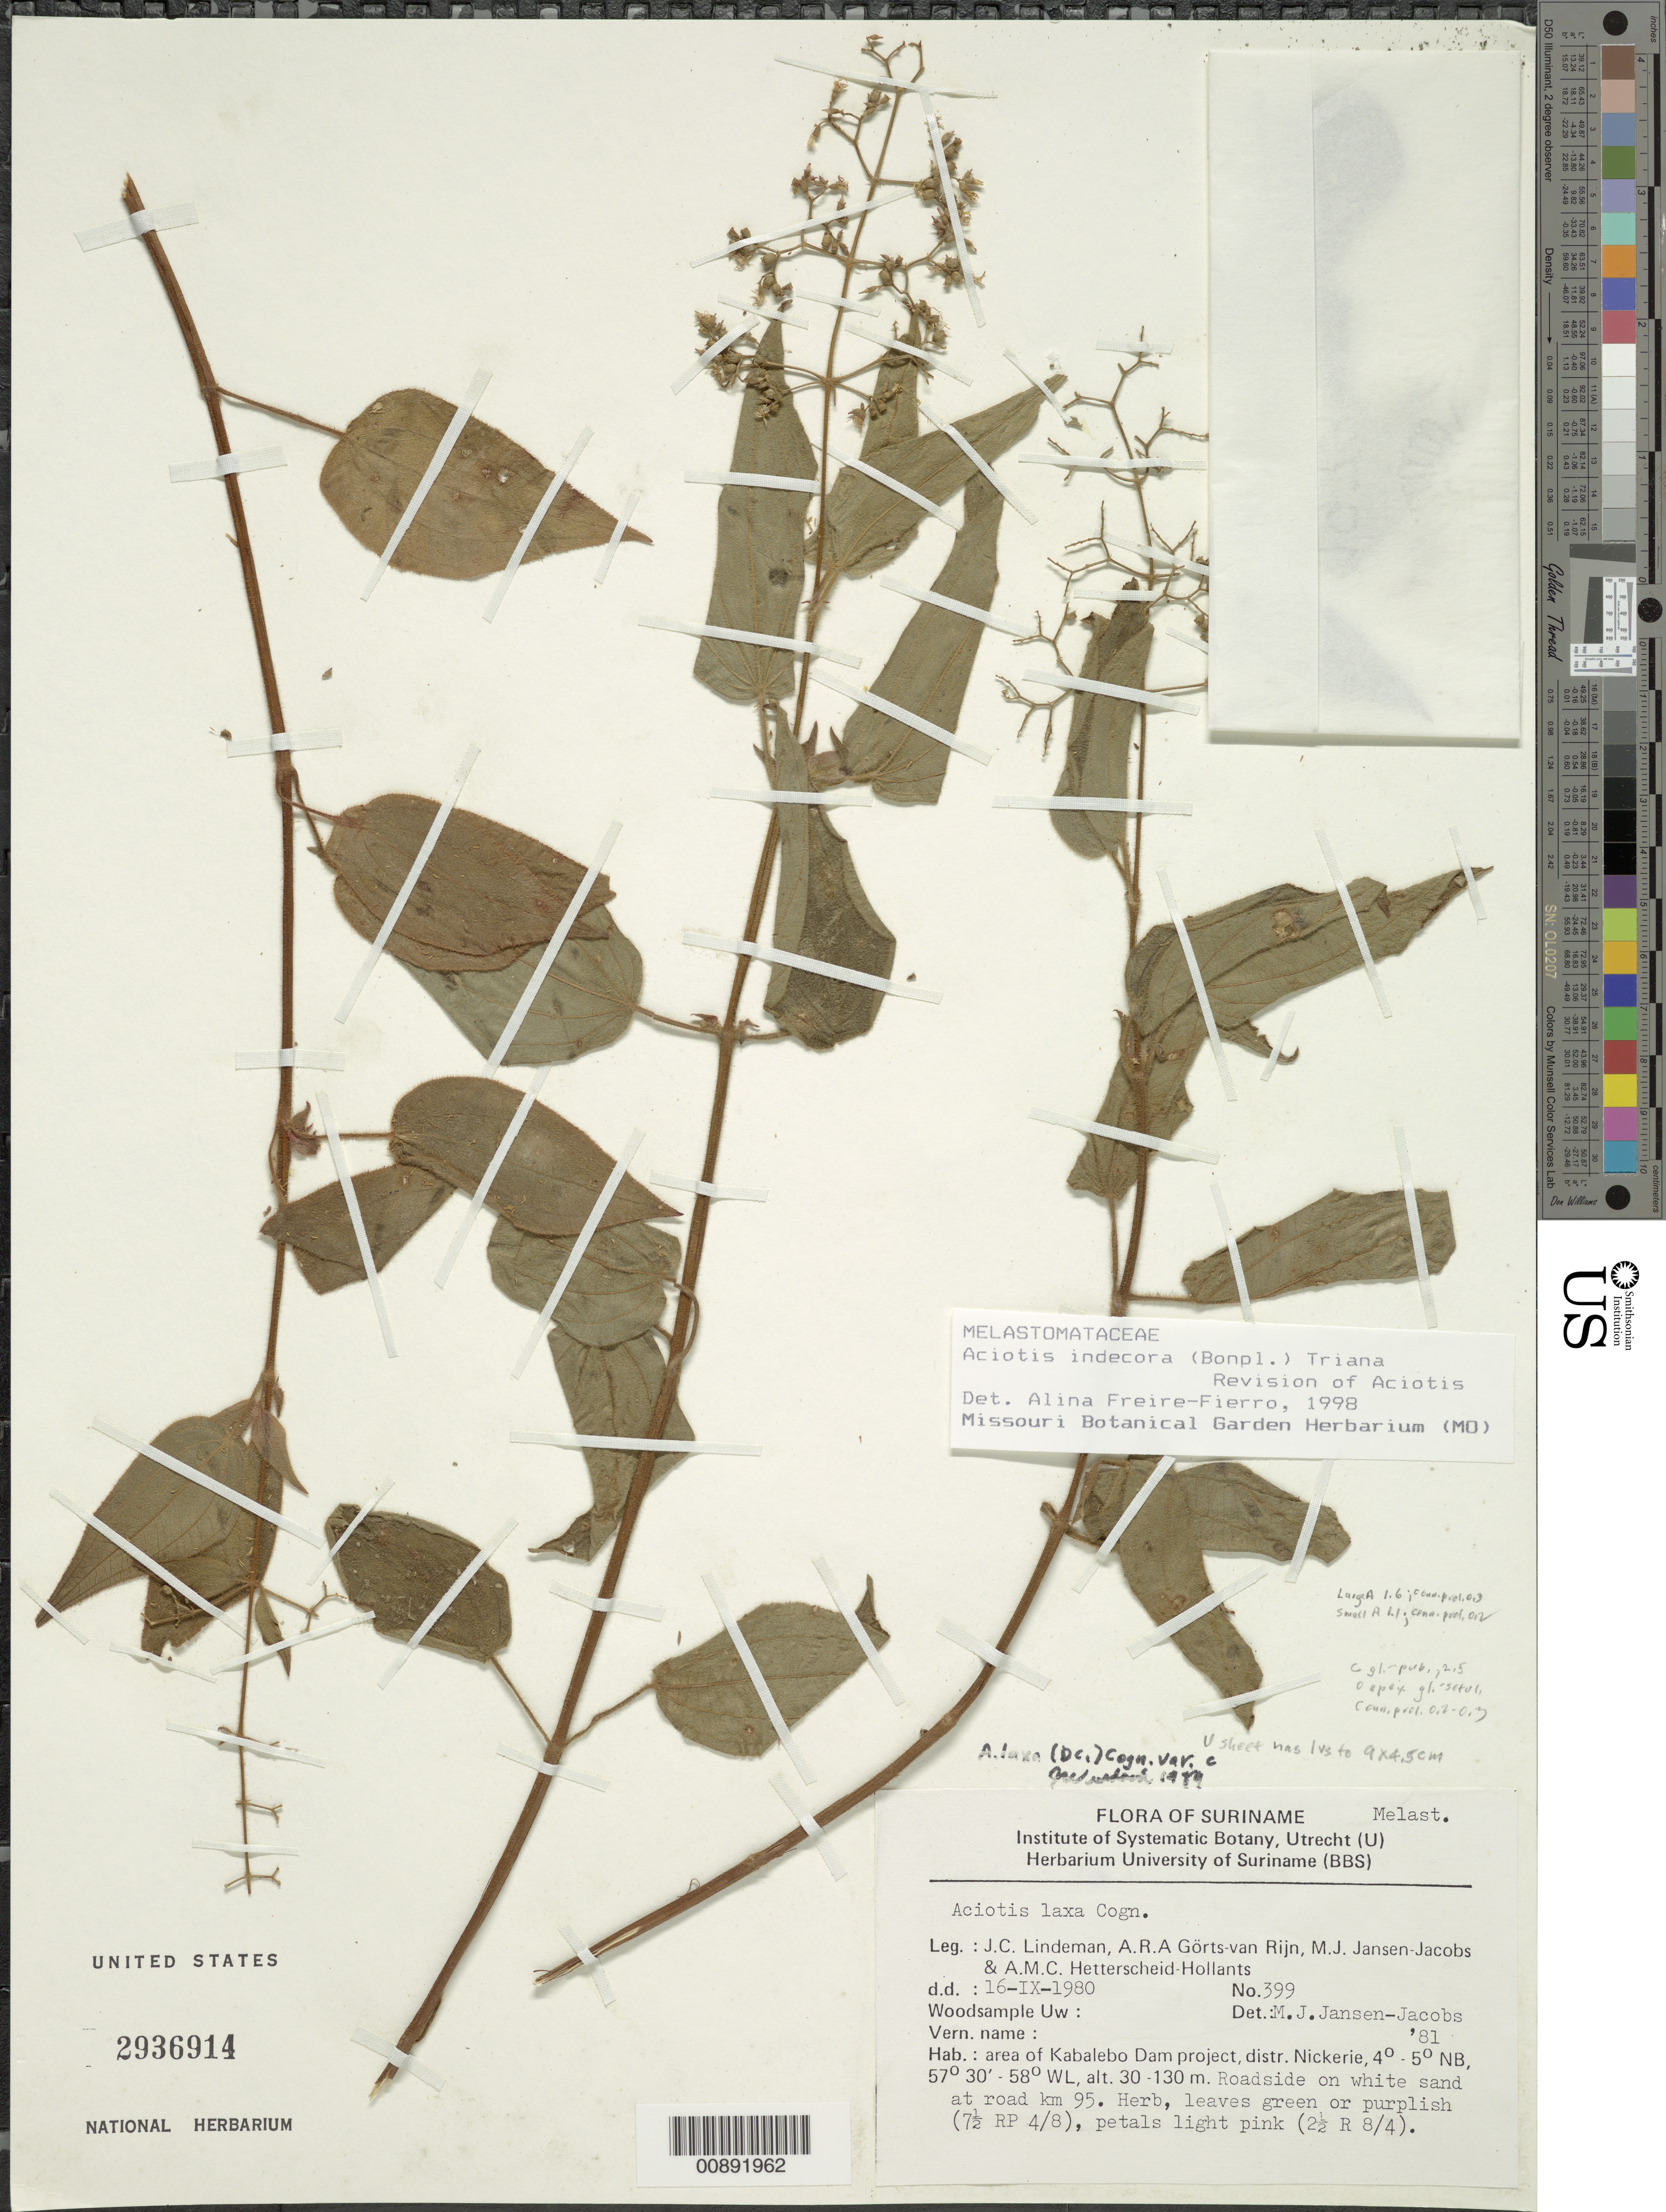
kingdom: Plantae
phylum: Tracheophyta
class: Magnoliopsida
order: Myrtales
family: Melastomataceae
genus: Aciotis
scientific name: Aciotis indecora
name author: (Bonpl.) Triana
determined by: Freire-Fierro, A.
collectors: J. C. Lindeman, A. .R. A. Görts-van Rijn, M. J. Jansen-Jacobs & A. Hetterscheid-Hollants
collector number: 80 399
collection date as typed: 16-Sep-80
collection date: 1980-09-16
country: Suriname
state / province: Nickerie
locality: Kabalebo Dam project area at road km 95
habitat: Roadside on white sand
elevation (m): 30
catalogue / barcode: US 2936914